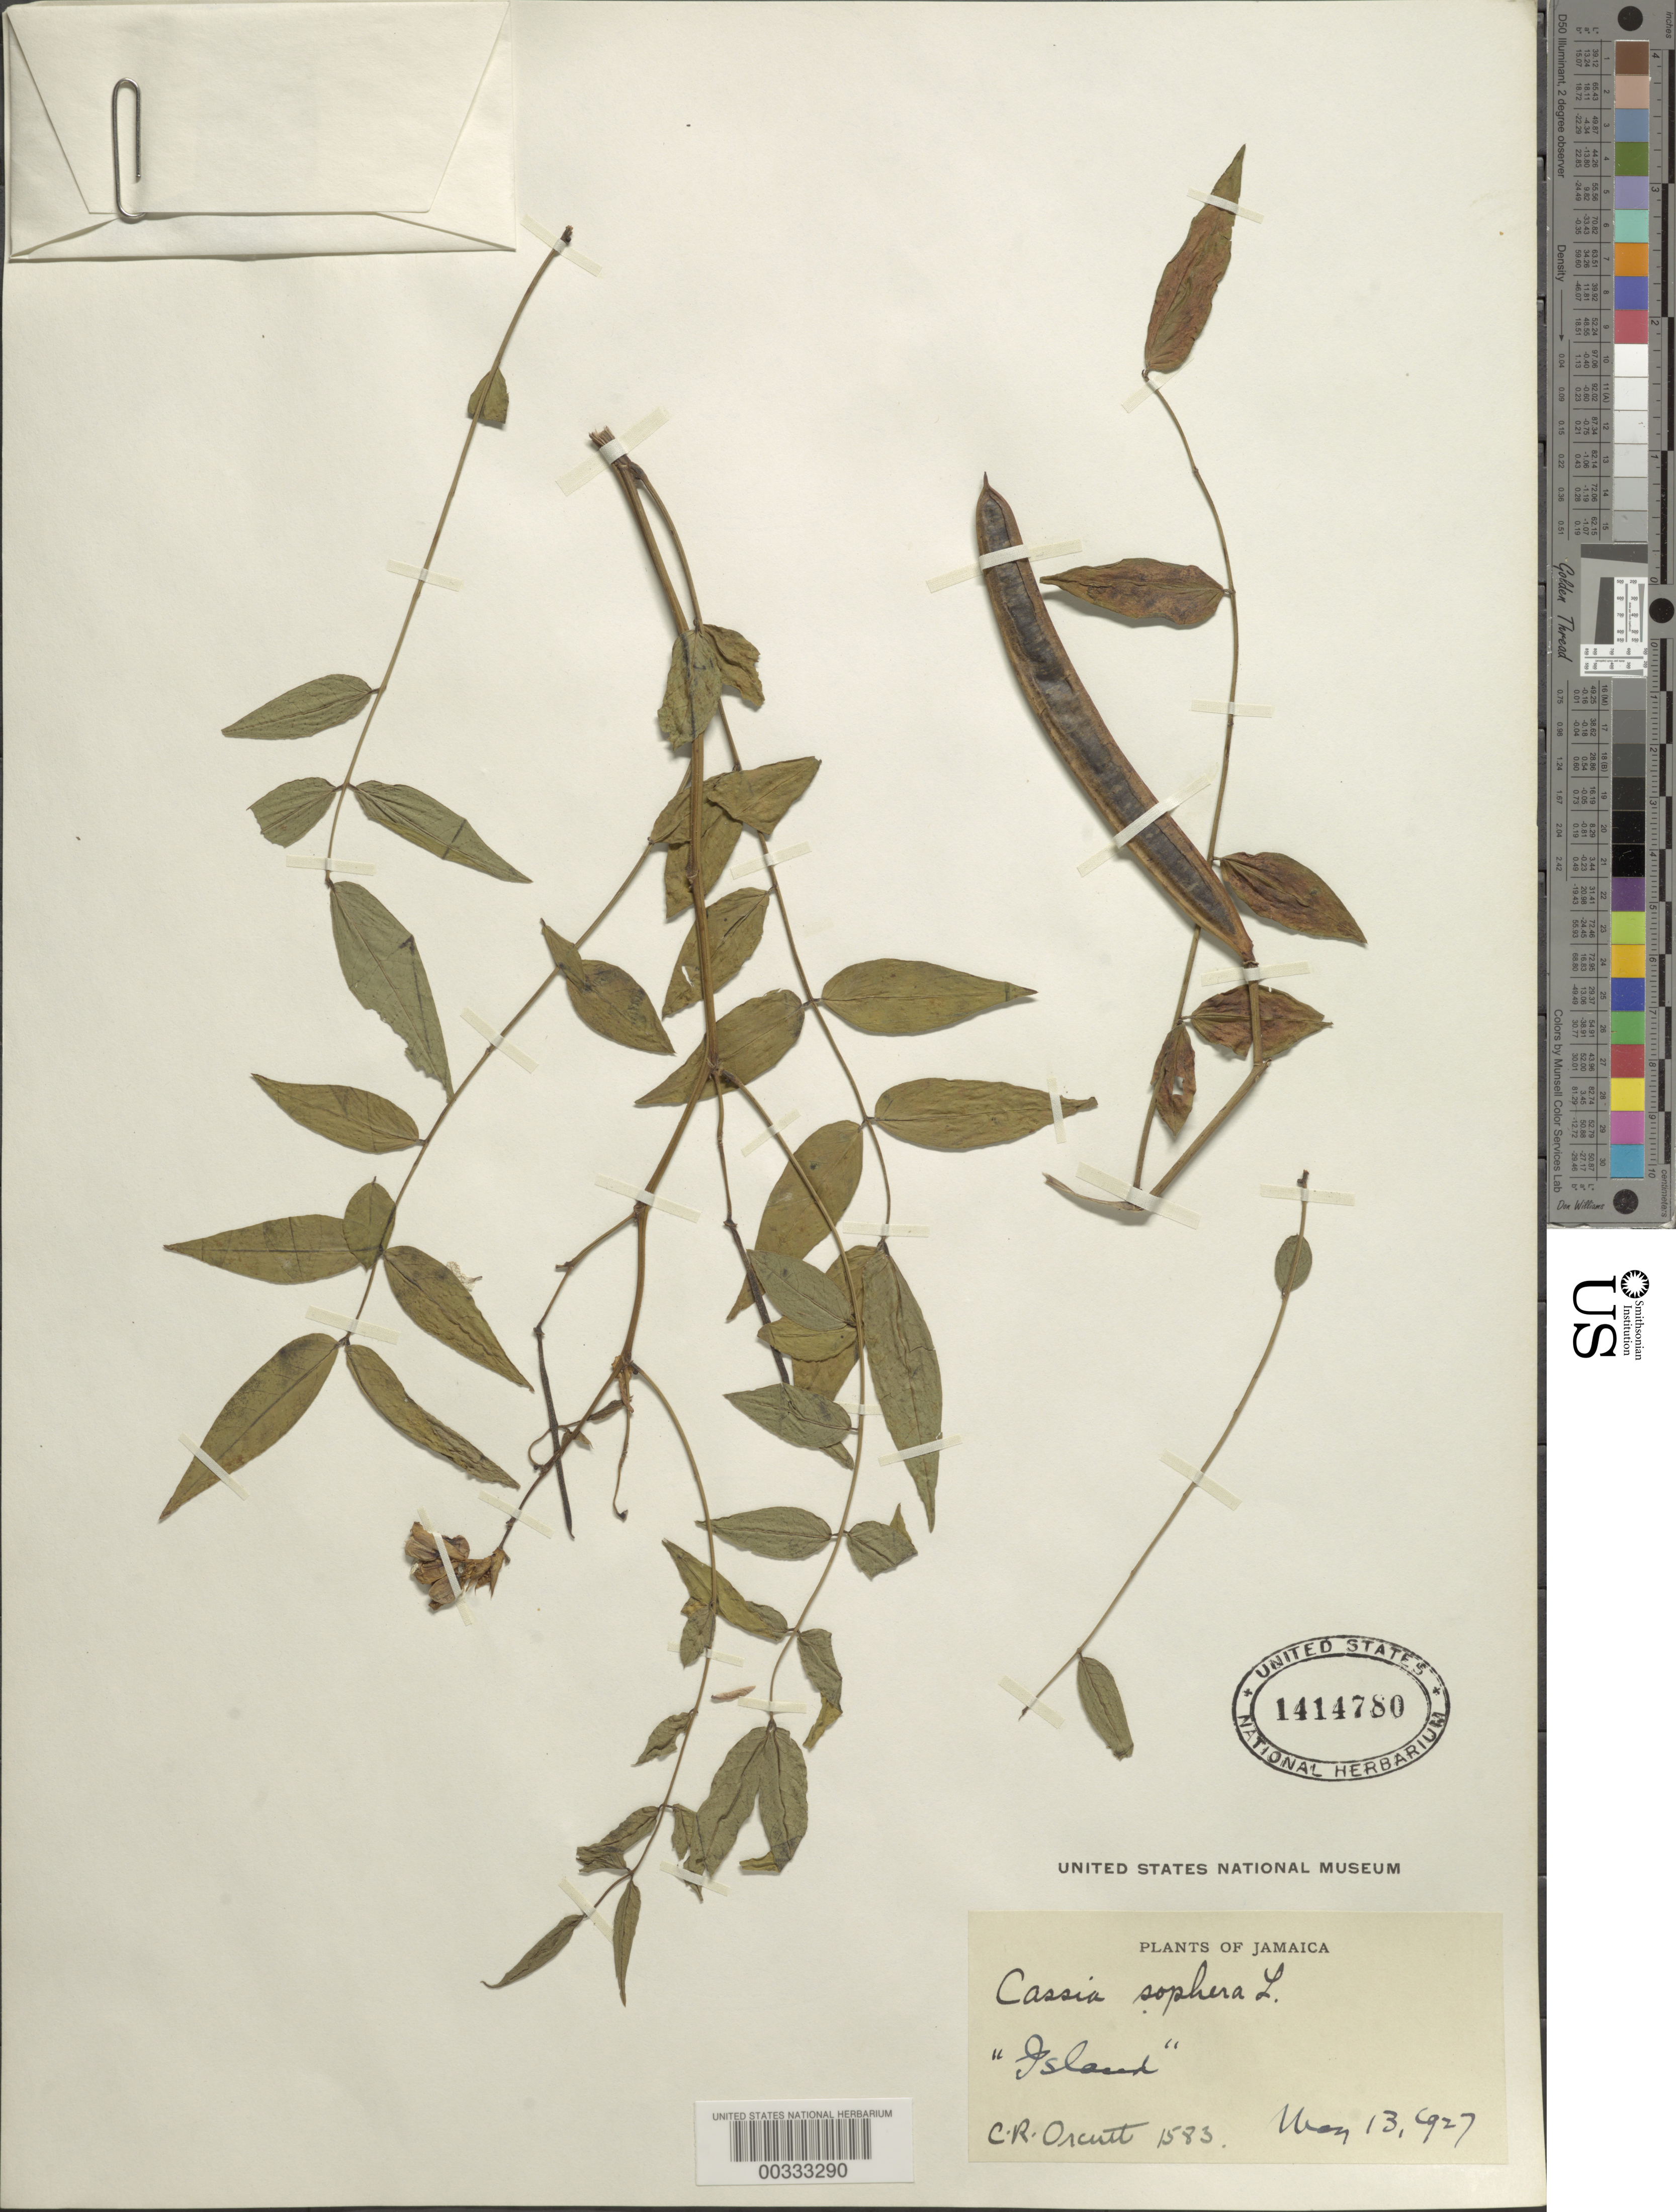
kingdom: Plantae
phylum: Tracheophyta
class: Magnoliopsida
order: Fabales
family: Fabaceae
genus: Senna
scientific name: Senna sophera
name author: (L.) Roxb.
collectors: C. R. Orcutt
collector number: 1583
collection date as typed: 13 May 1927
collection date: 1927-05-13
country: Jamaica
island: Greater Antilles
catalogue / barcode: US 1414780